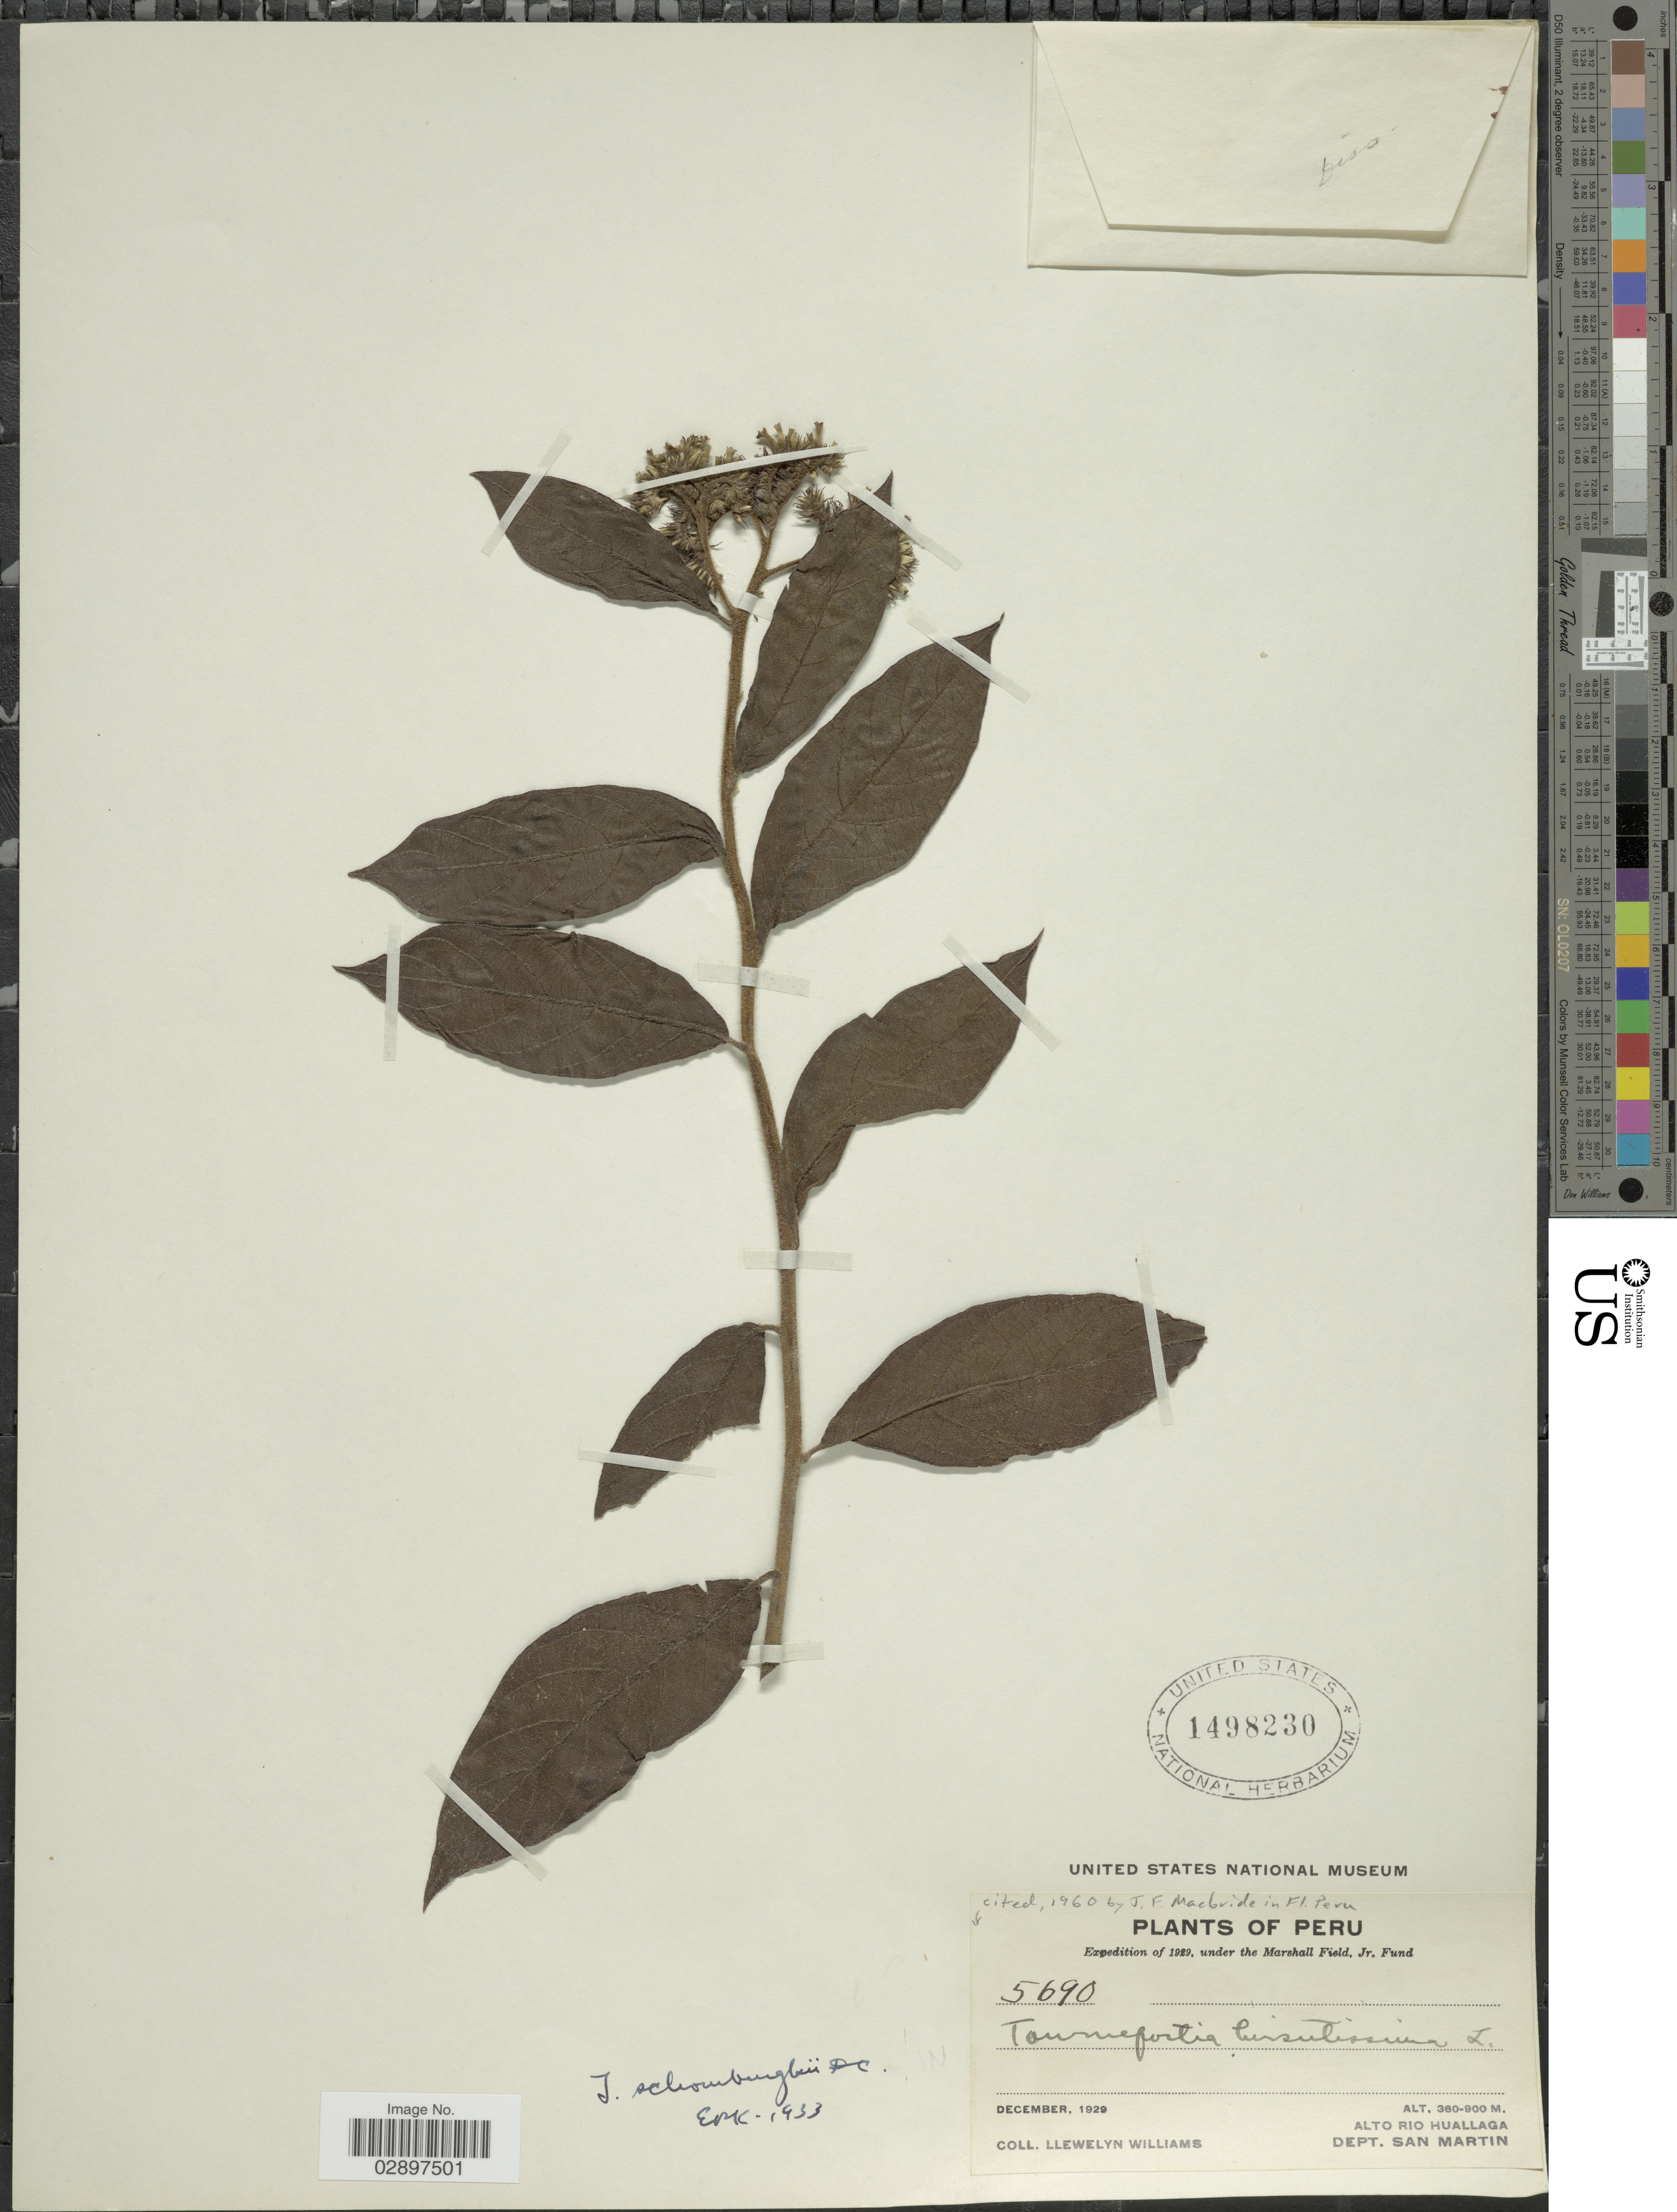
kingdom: Plantae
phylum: Tracheophyta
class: Magnoliopsida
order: Boraginales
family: Heliotropiaceae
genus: Tournefortia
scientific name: Tournefortia schomburgkii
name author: DC.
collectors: Ll. Williams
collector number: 5690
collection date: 1929-12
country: Peru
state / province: San Martín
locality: Alto Rio Huallaga. Dept. San Martin.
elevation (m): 360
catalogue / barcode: US 1498230